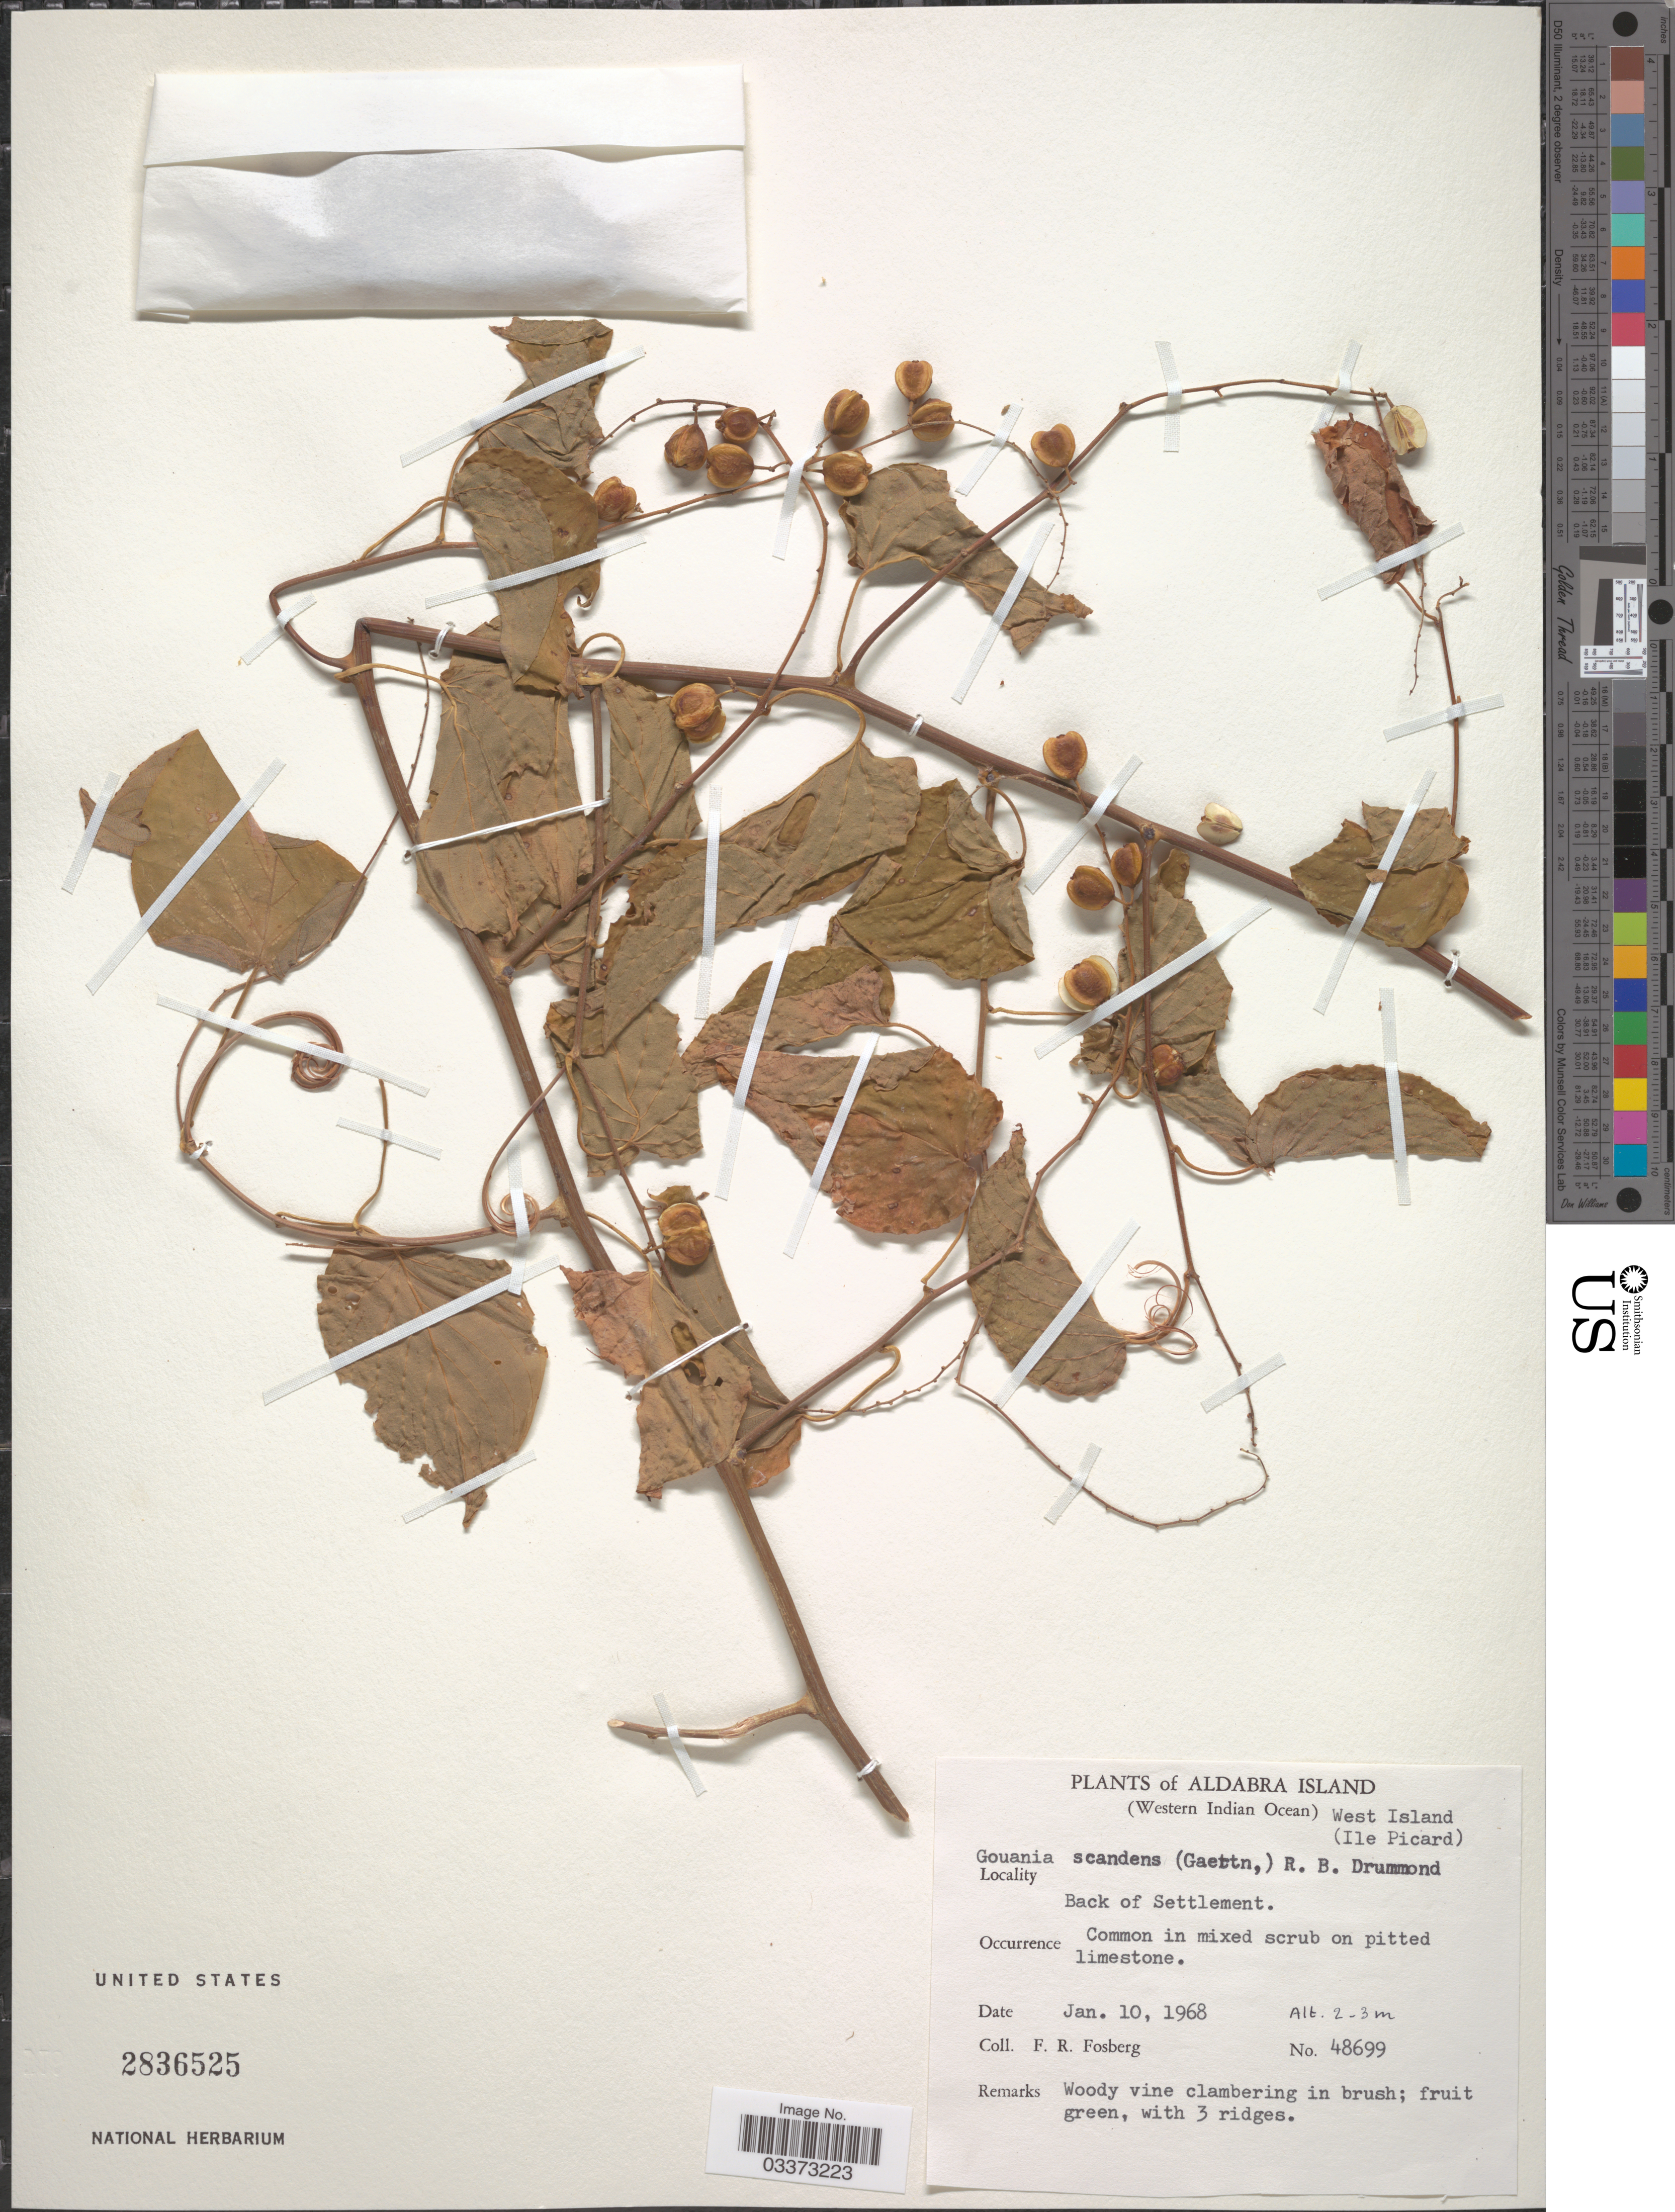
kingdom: Plantae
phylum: Tracheophyta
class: Magnoliopsida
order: Rosales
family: Rhamnaceae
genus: Gouania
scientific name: Gouania scandens subsp. scandens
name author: (Gaertn.) R.B. Drumm.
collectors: F. R. Fosberg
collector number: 48699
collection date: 1968-01-10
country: Seychelles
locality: Aldabra Island (Western Indian Ocean). West Island (Ile Picard). Back of Settlement.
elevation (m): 2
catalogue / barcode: US 2836525